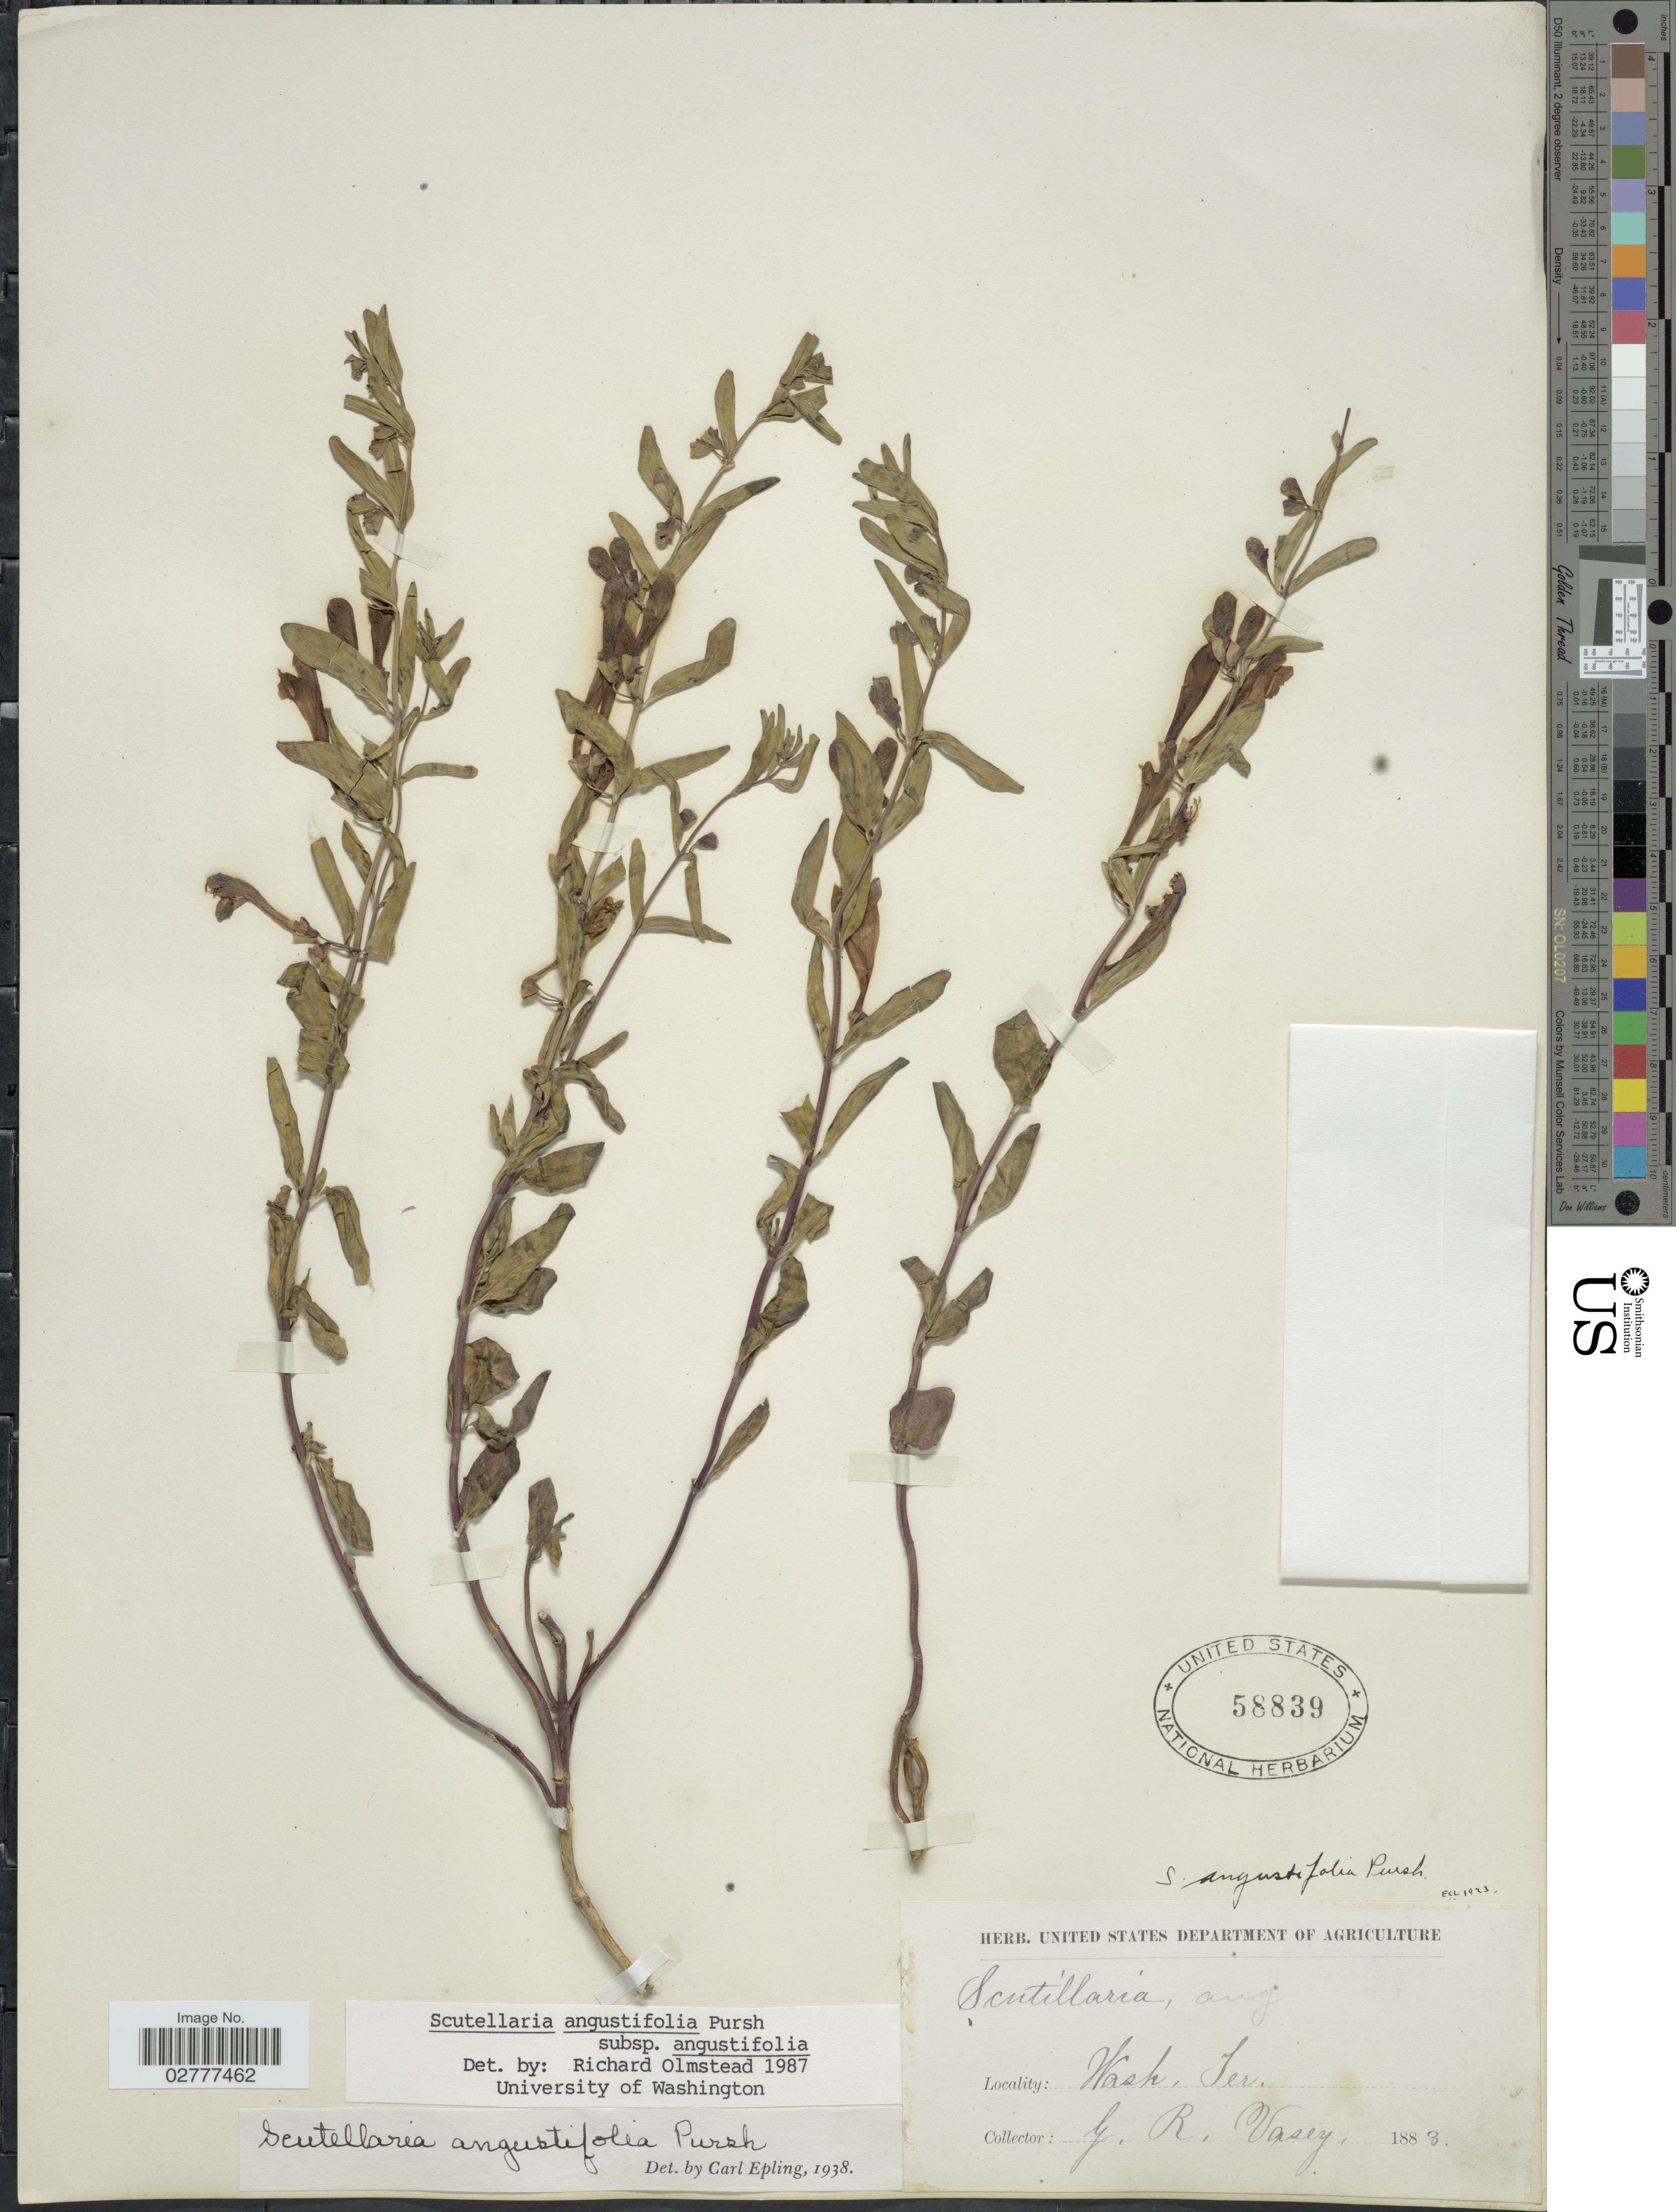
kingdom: Plantae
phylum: Tracheophyta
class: Magnoliopsida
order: Lamiales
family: Lamiaceae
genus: Scutellaria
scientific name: Scutellaria angustifolia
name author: Pursh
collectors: G. R. Vasey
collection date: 1883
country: United States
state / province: Washington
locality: Wash. Ter.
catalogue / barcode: US 58839